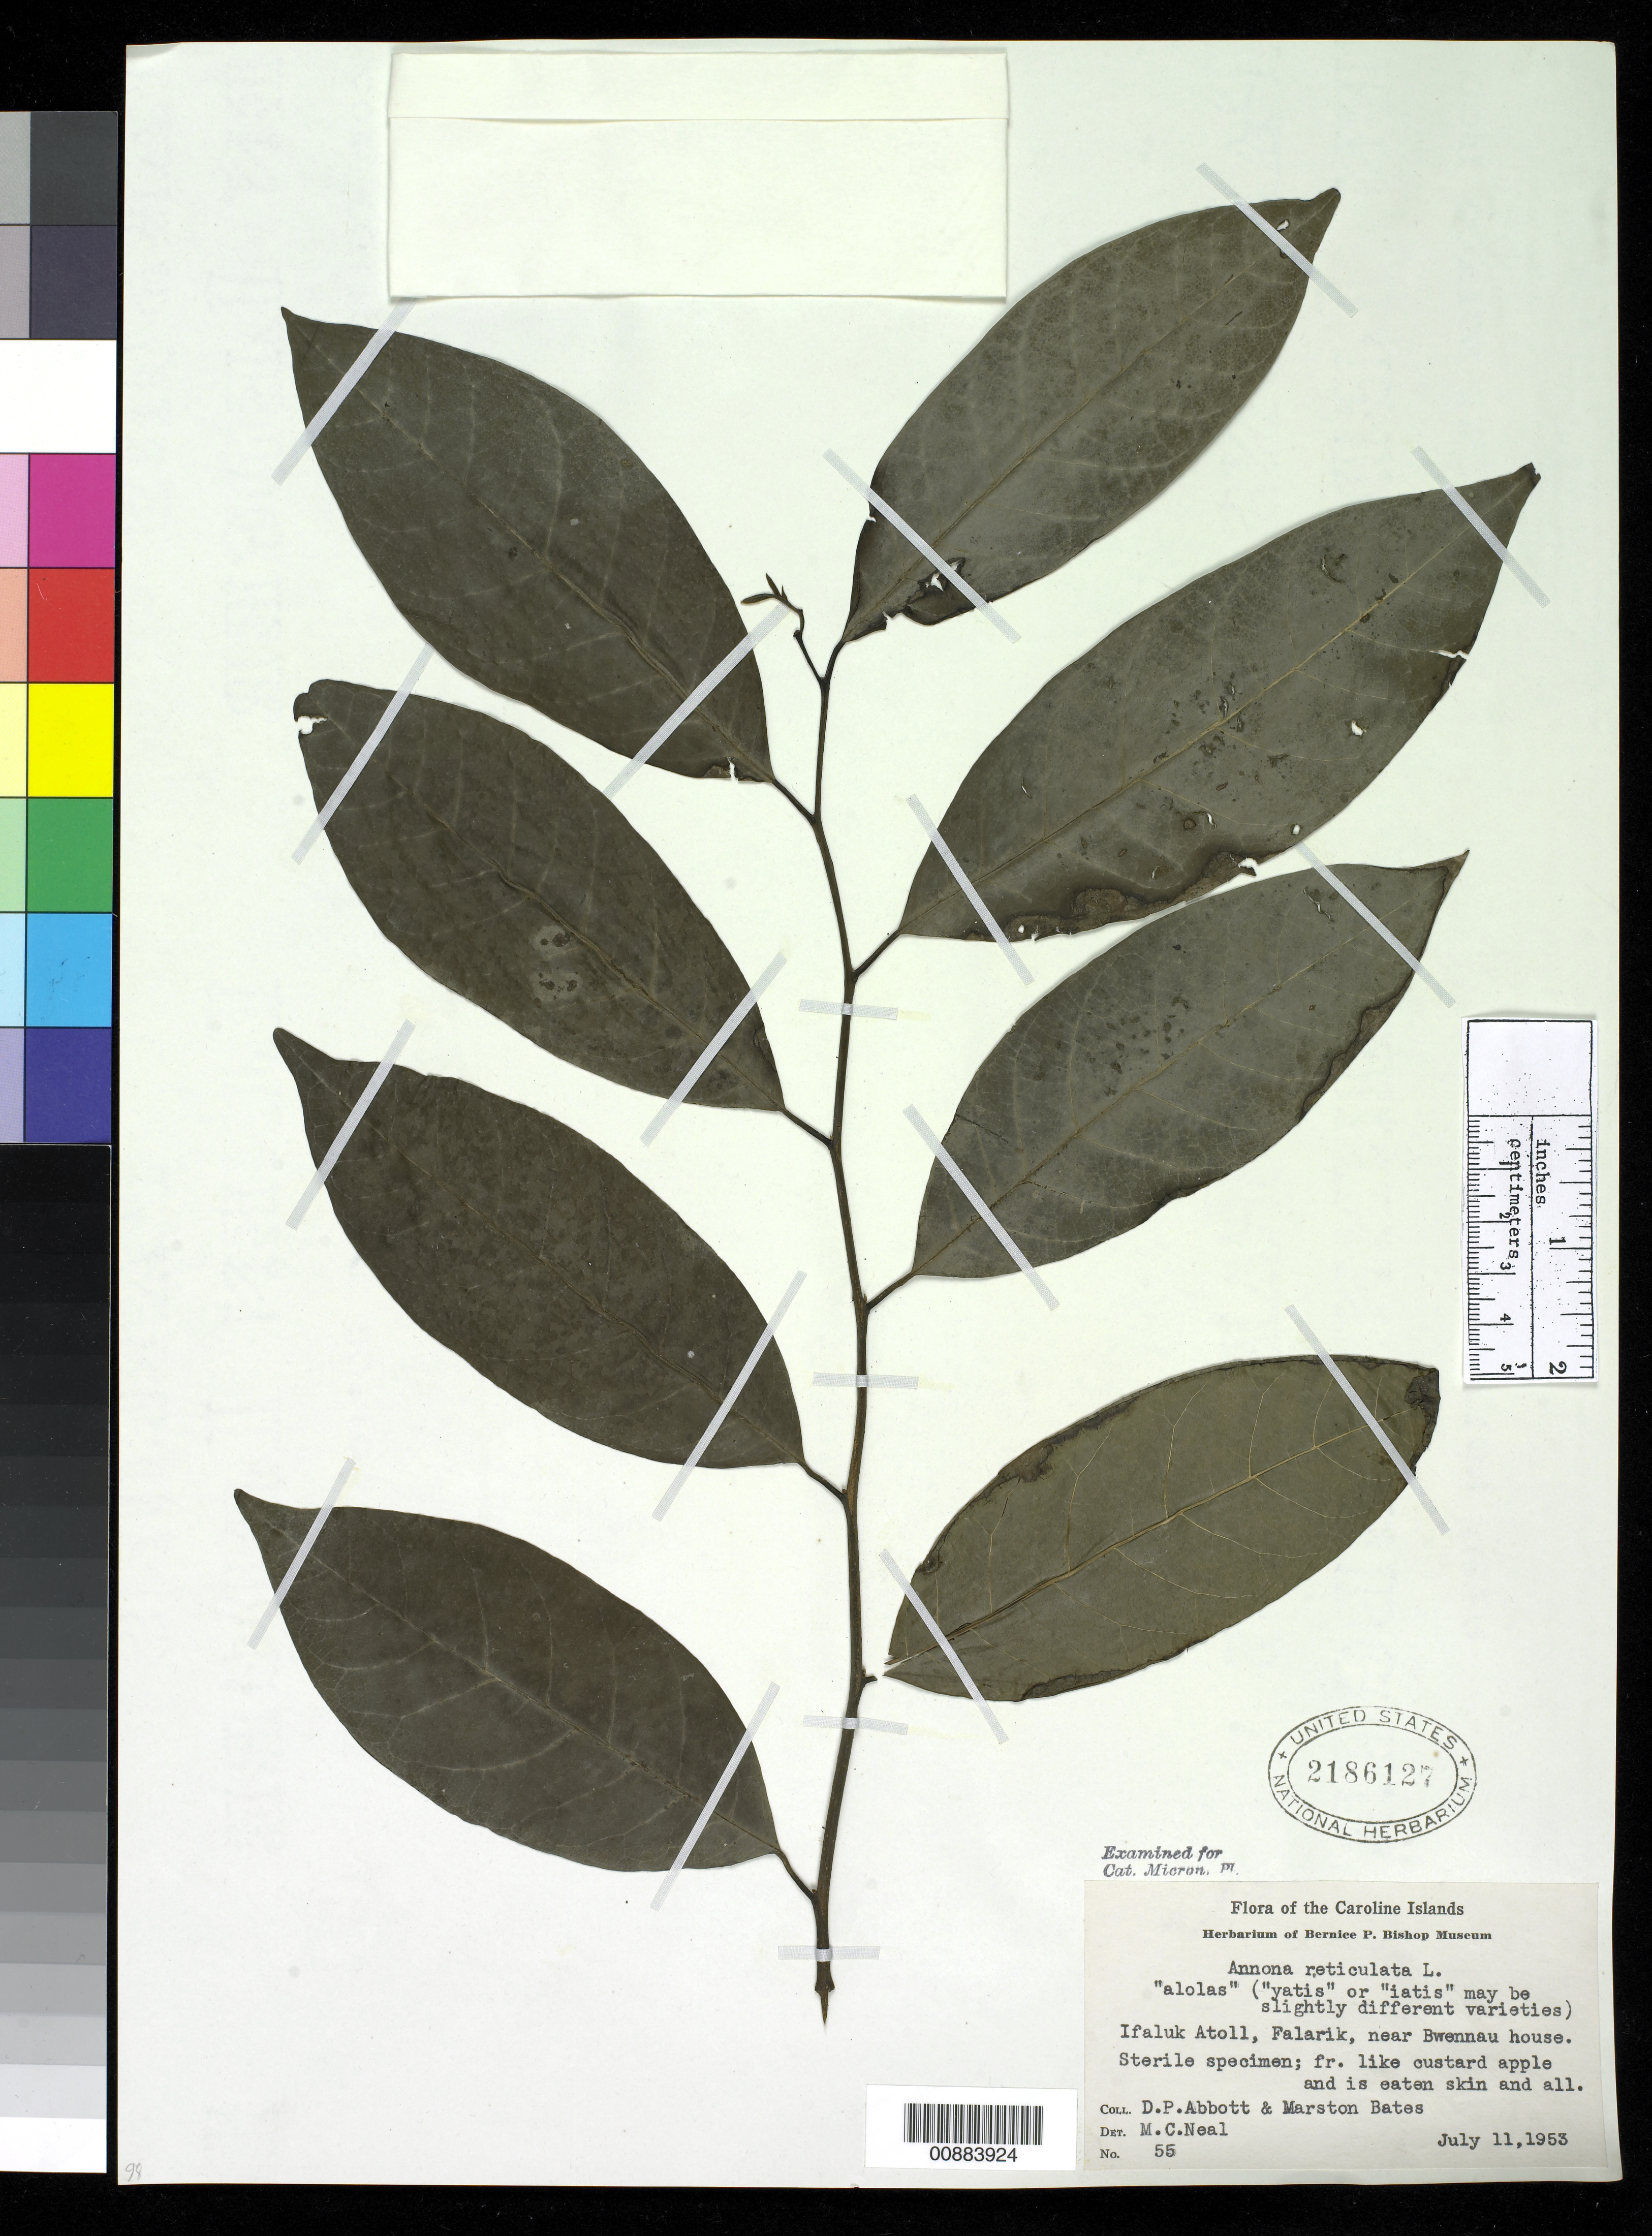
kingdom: Plantae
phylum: Tracheophyta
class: Magnoliopsida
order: Magnoliales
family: Annonaceae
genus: Annona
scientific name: Annona reticulata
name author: L.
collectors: D. P. Abbott & M. Bates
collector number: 55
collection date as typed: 11 Jul 1953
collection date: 1953-07-11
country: Micronesia, Federated States of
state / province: Yap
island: Ifalik (Ifaluk) Atoll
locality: Ifaluk Atoll, Falarik, near Bwennau.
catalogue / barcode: US 2186127